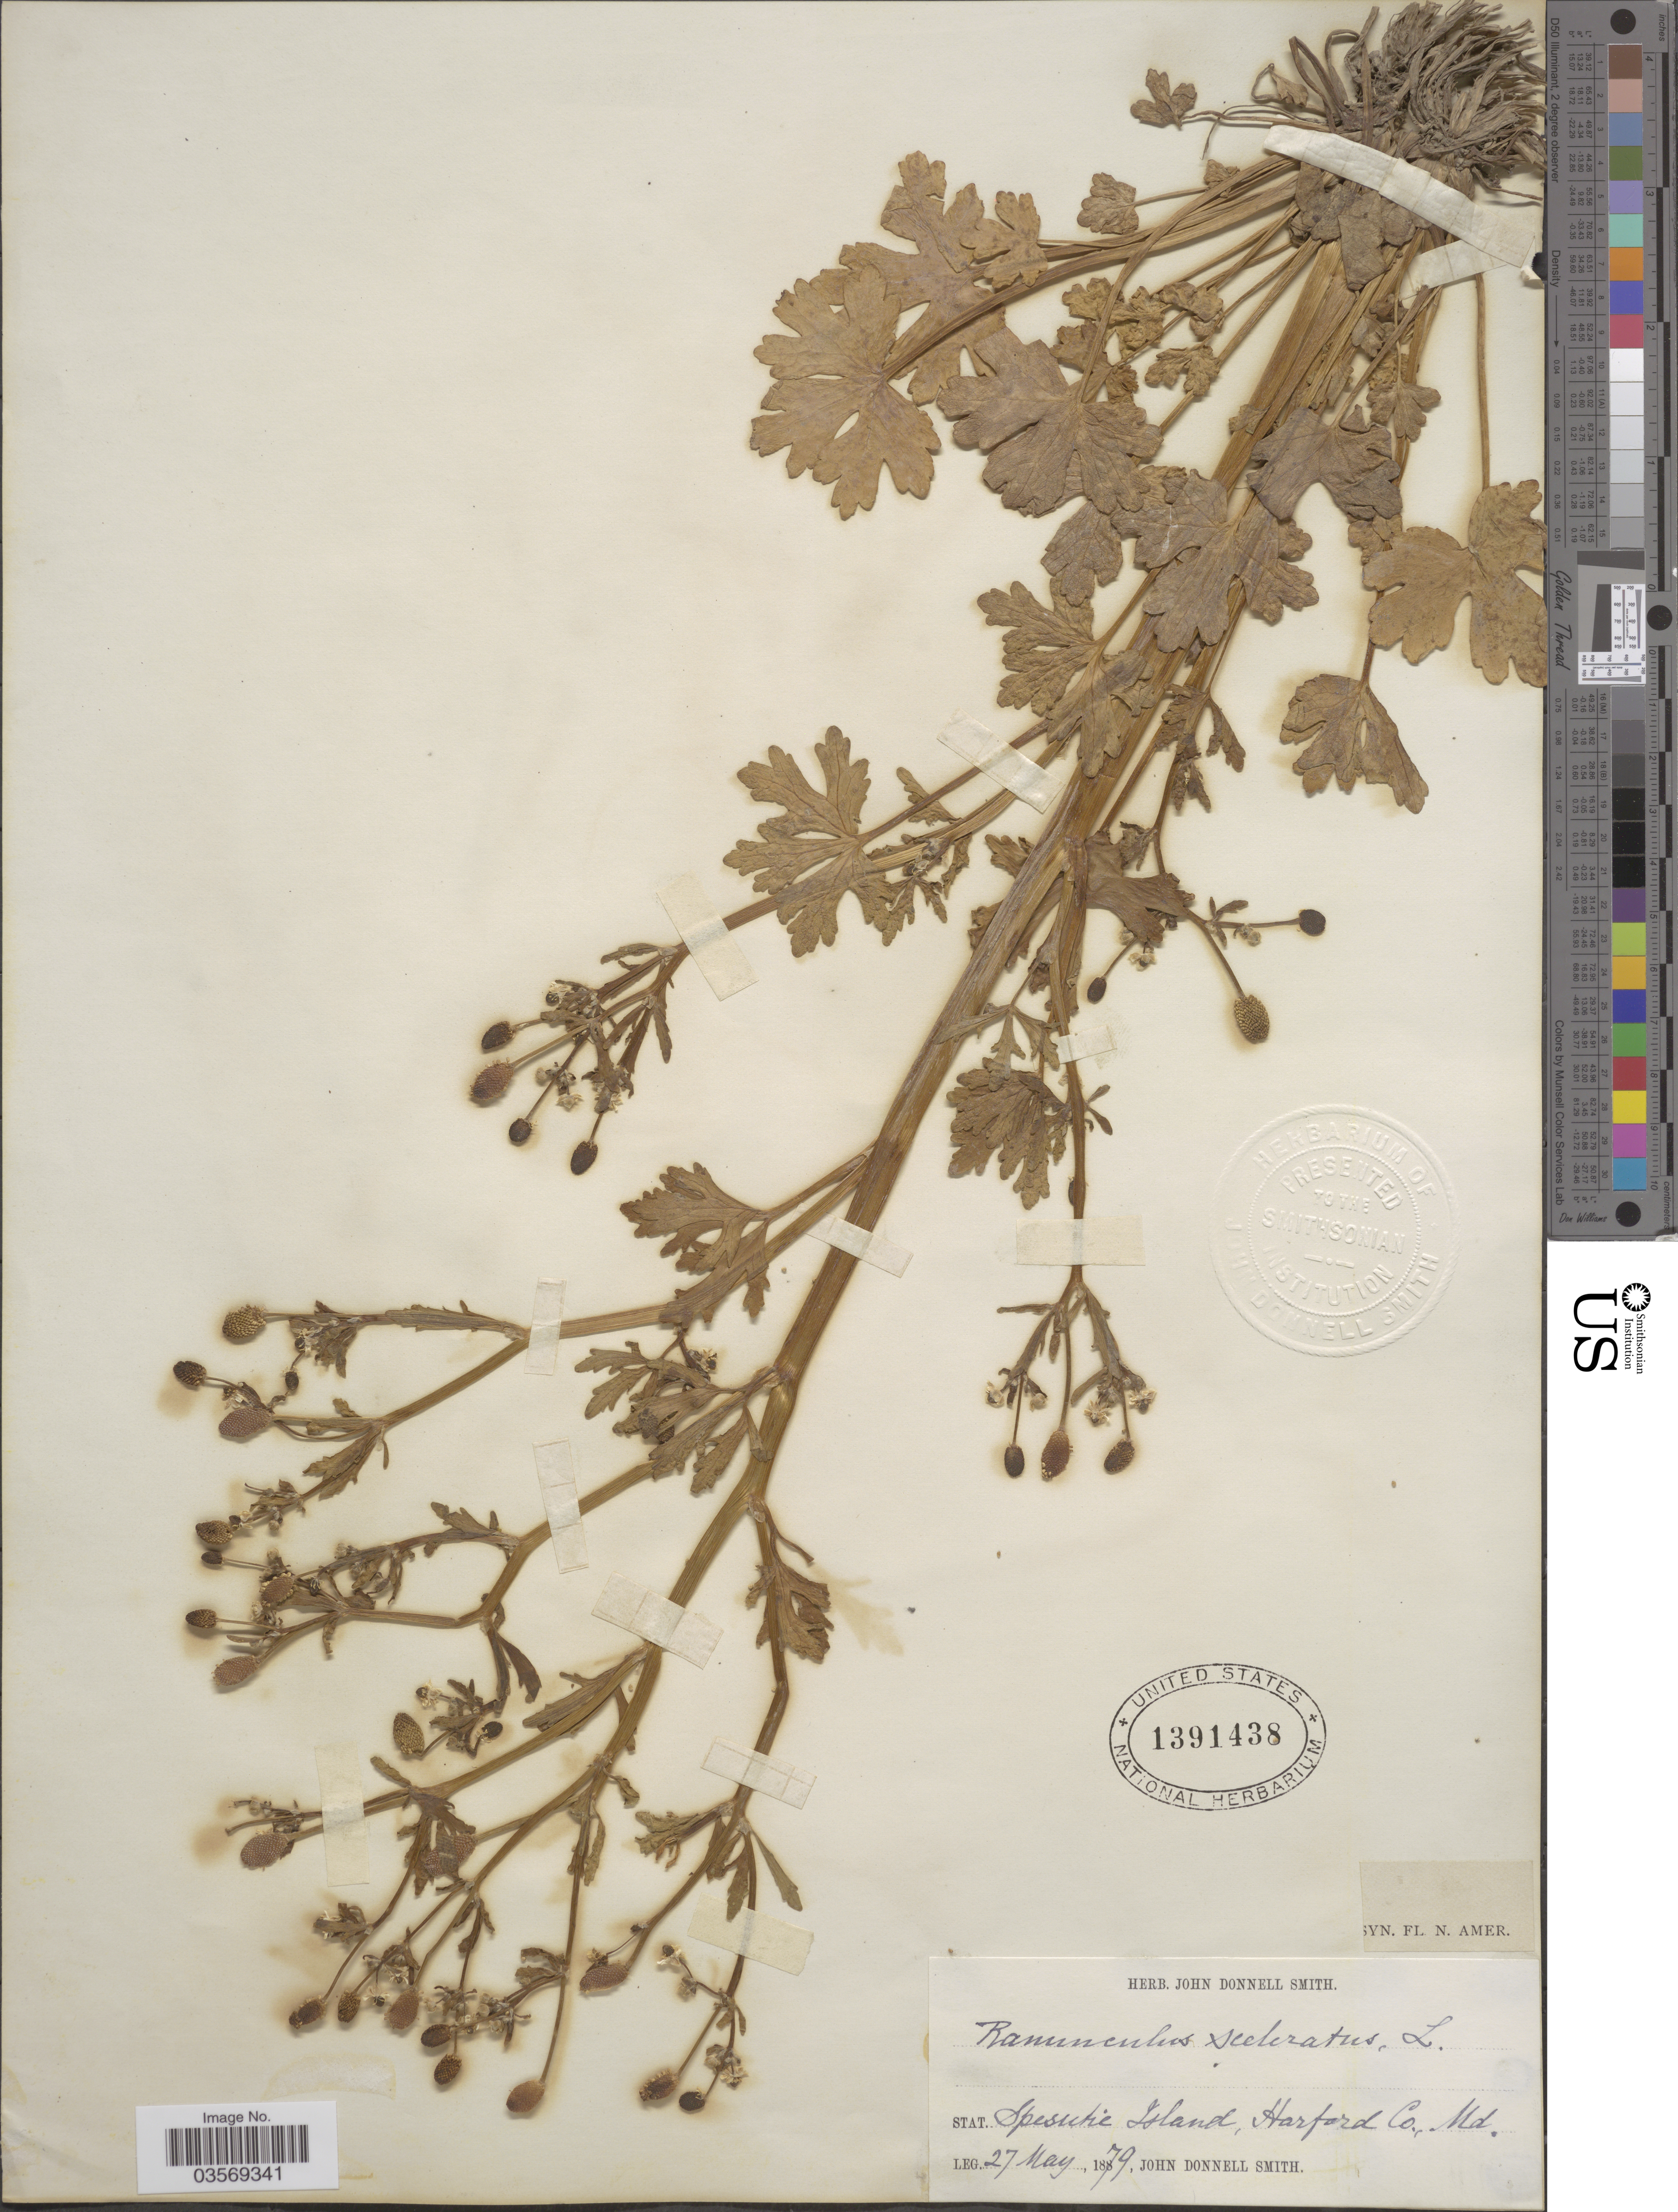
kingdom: Plantae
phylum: Tracheophyta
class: Magnoliopsida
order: Ranunculales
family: Ranunculaceae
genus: Ranunculus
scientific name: Ranunculus sceleratus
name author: L.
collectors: J. Donnell Smith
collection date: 1879-05-27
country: United States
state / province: Maryland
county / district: Harford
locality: Stat. Spesutie Island, Harford Co.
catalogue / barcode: US 1391438